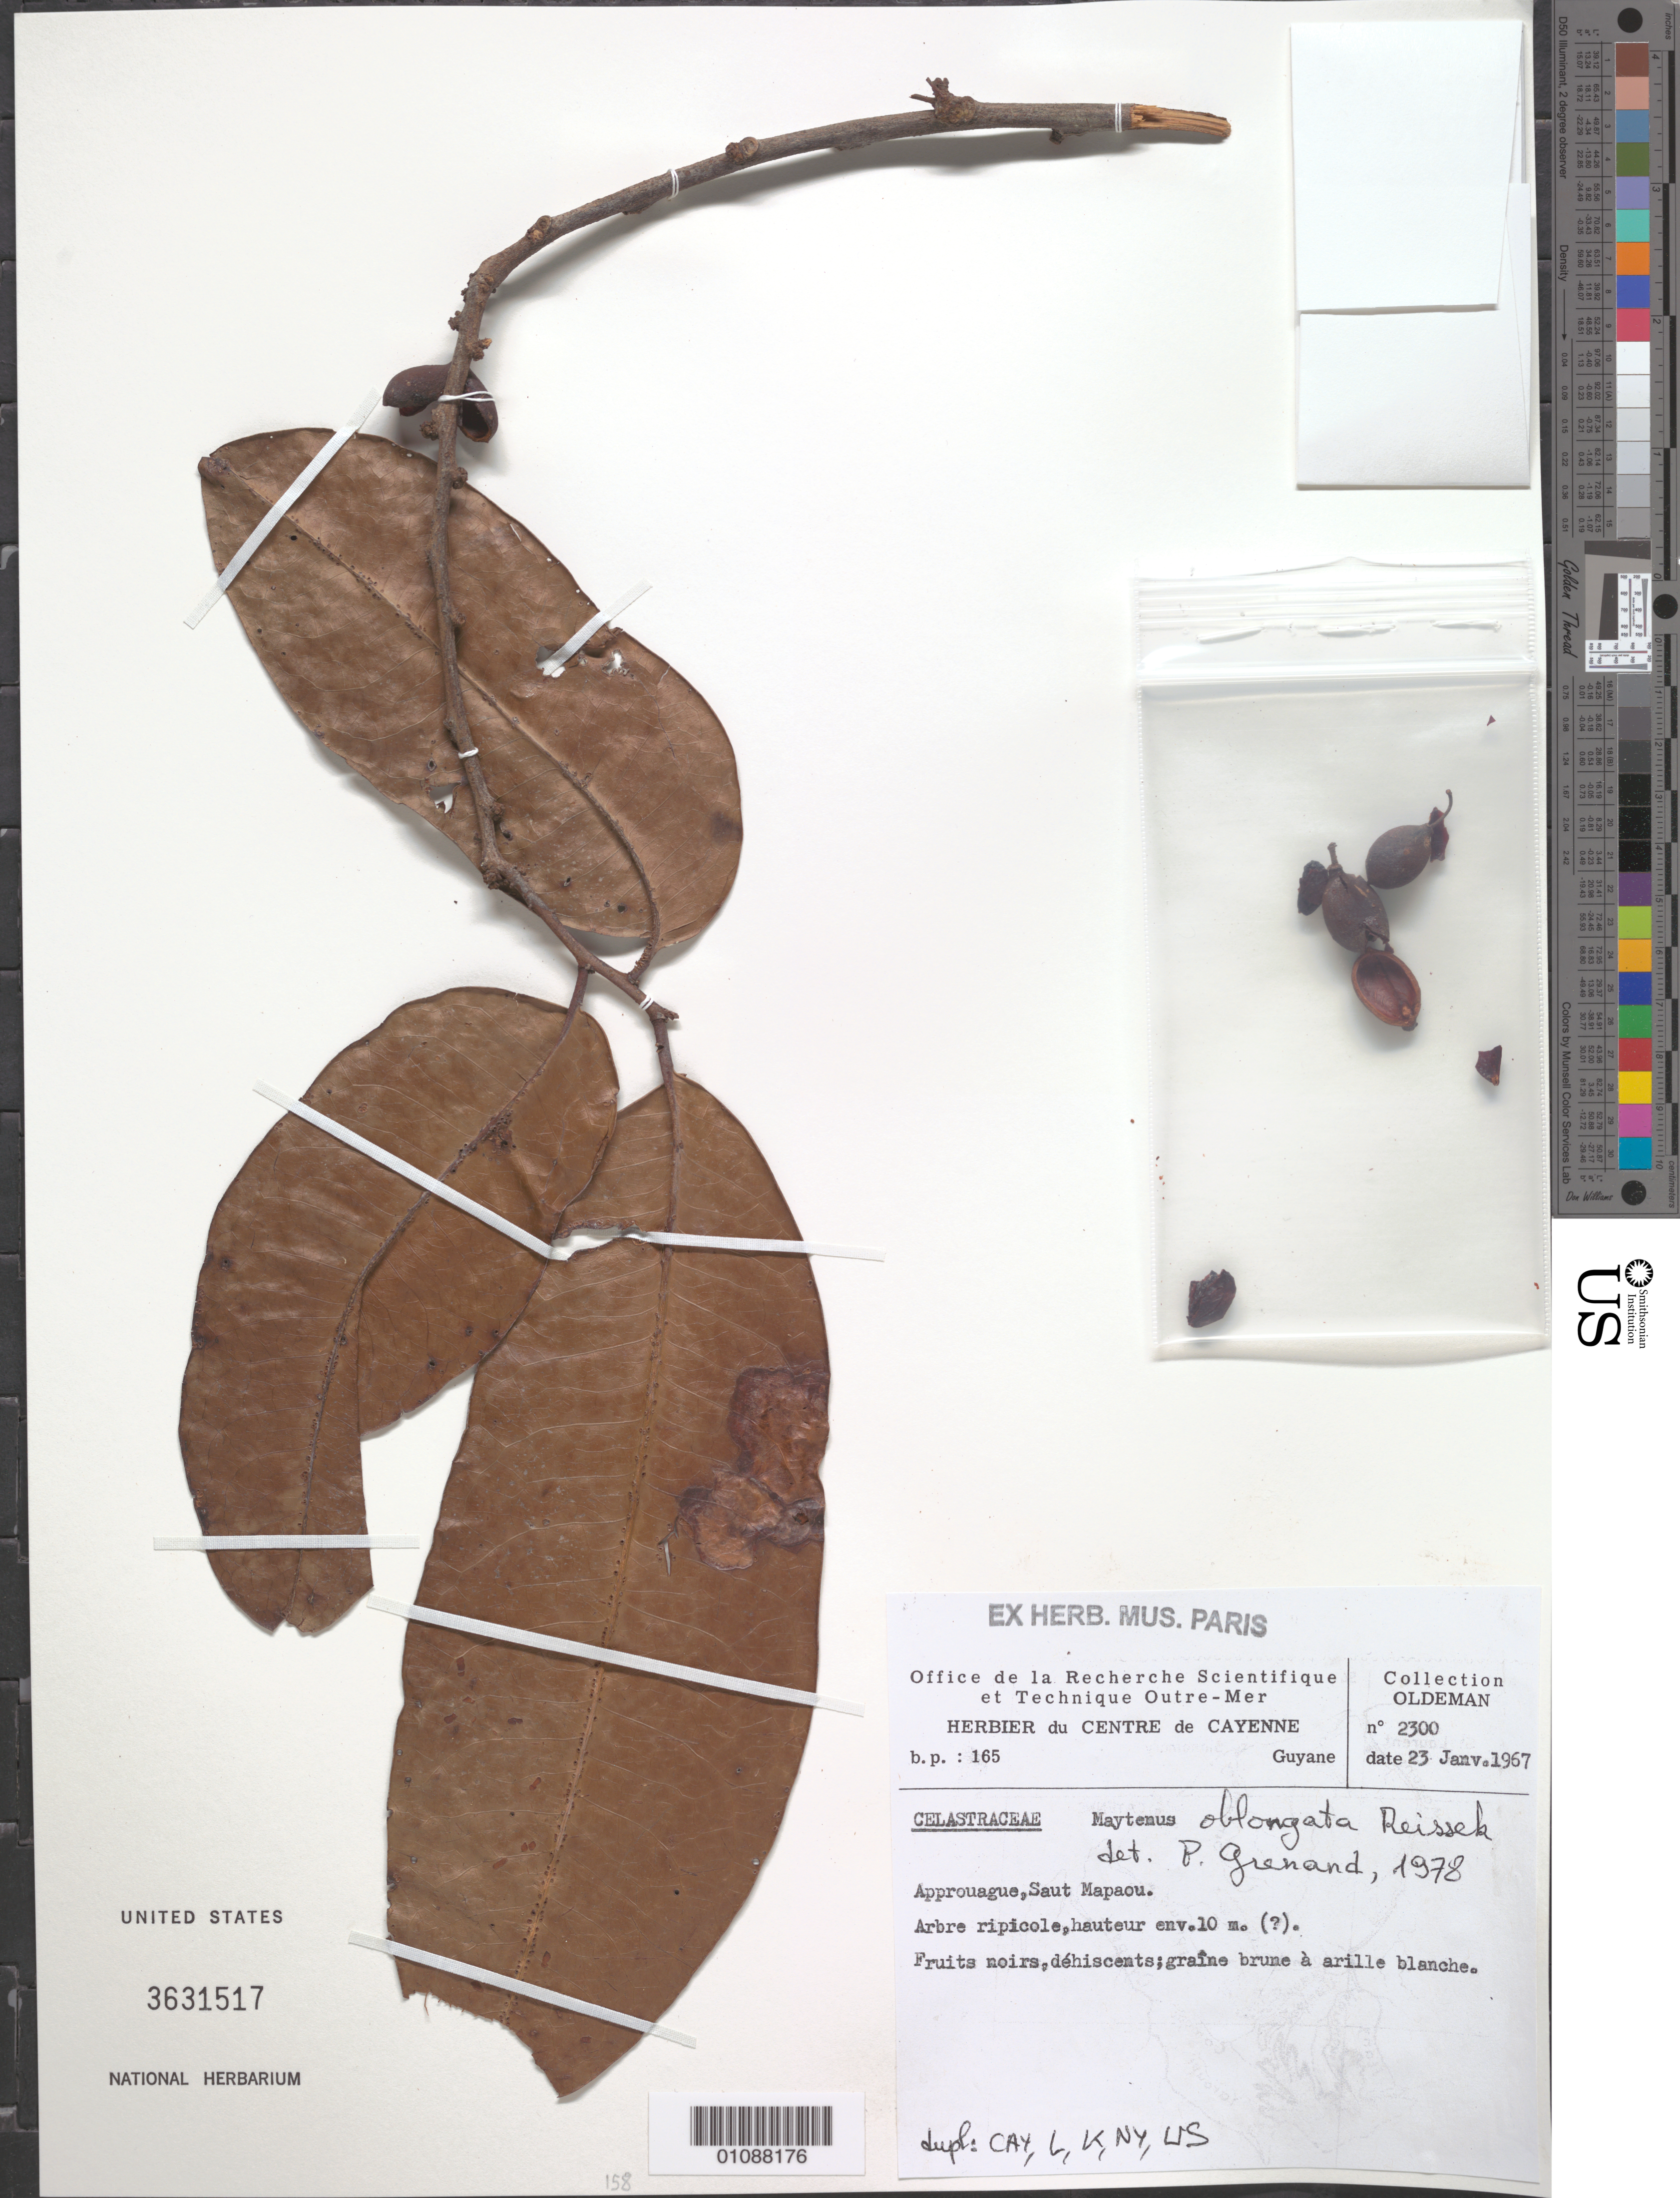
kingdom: Plantae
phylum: Tracheophyta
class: Magnoliopsida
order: Celastrales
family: Celastraceae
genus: Maytenus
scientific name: Maytenus oblongata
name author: Reissek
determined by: Grenand, P.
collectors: R. Oldeman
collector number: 2300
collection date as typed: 23-Jan-67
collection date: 1967-01-23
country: French Guiana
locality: Approuague, Saut Mapaou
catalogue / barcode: US 3631517